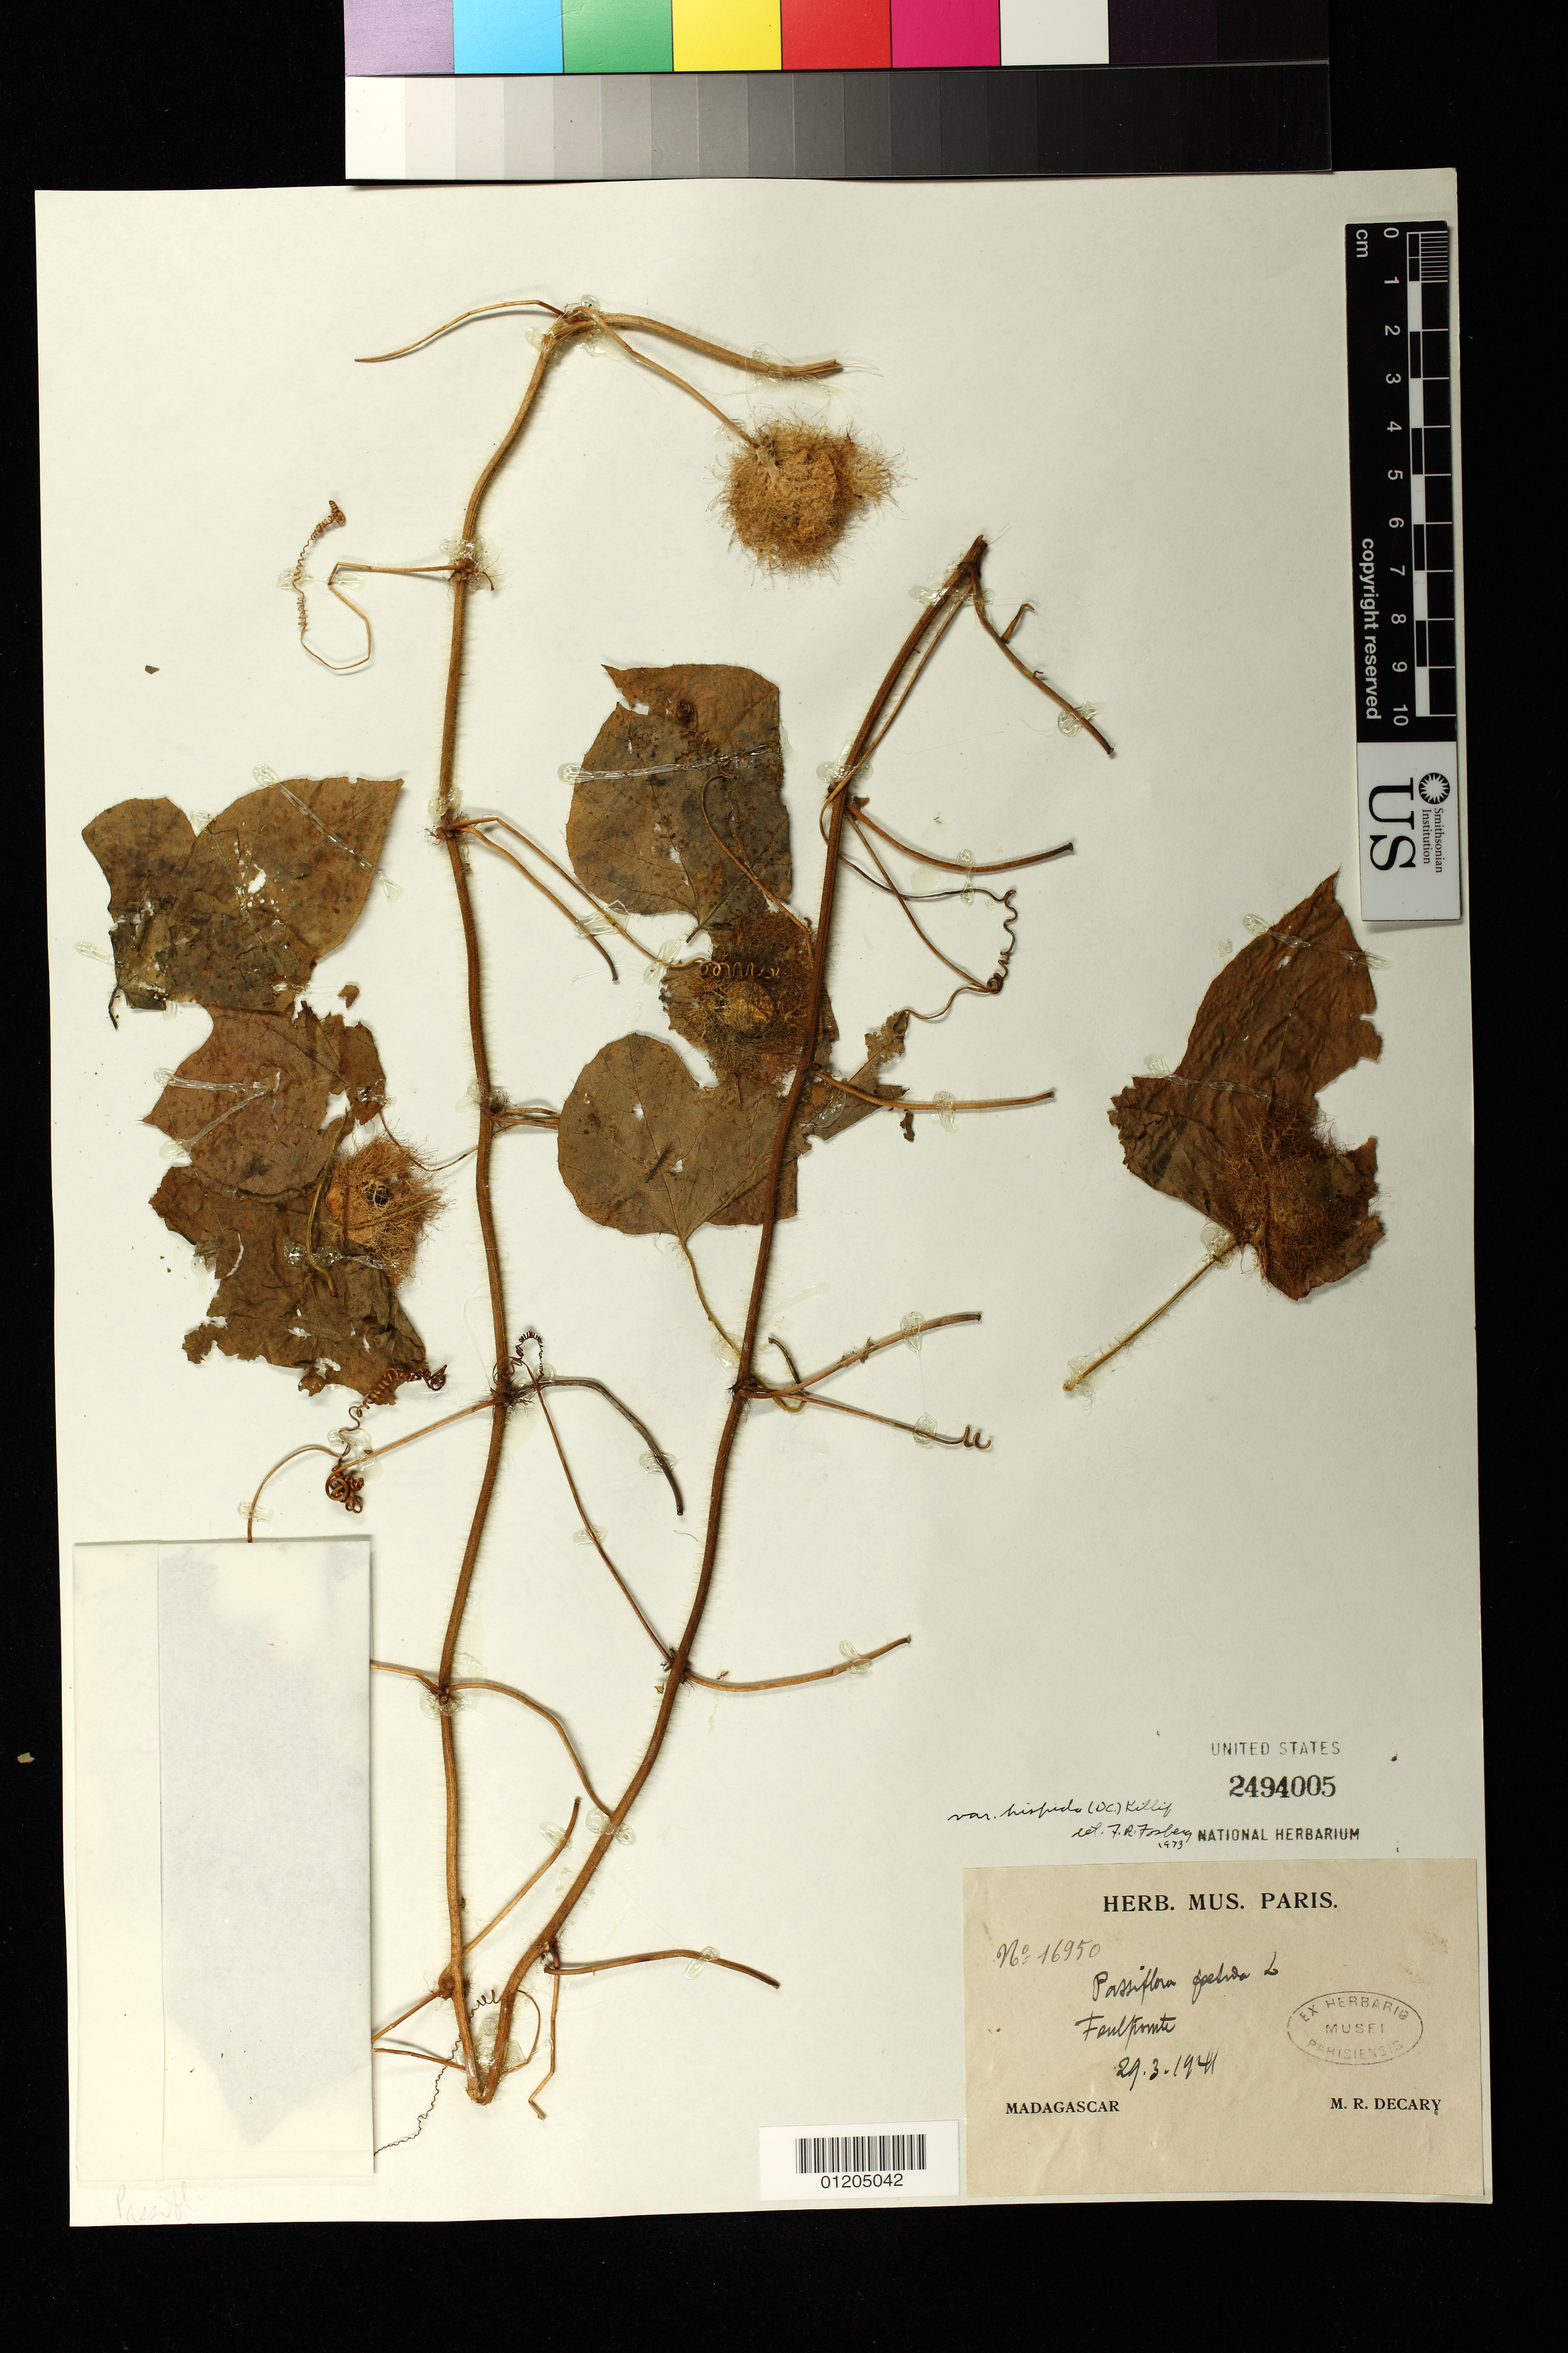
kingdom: Plantae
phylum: Tracheophyta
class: Magnoliopsida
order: Malpighiales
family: Passifloraceae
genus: Passiflora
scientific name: Passiflora foetida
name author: L.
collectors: R. Decary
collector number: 16950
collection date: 1941-03-29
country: Madagascar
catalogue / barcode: US 2494005